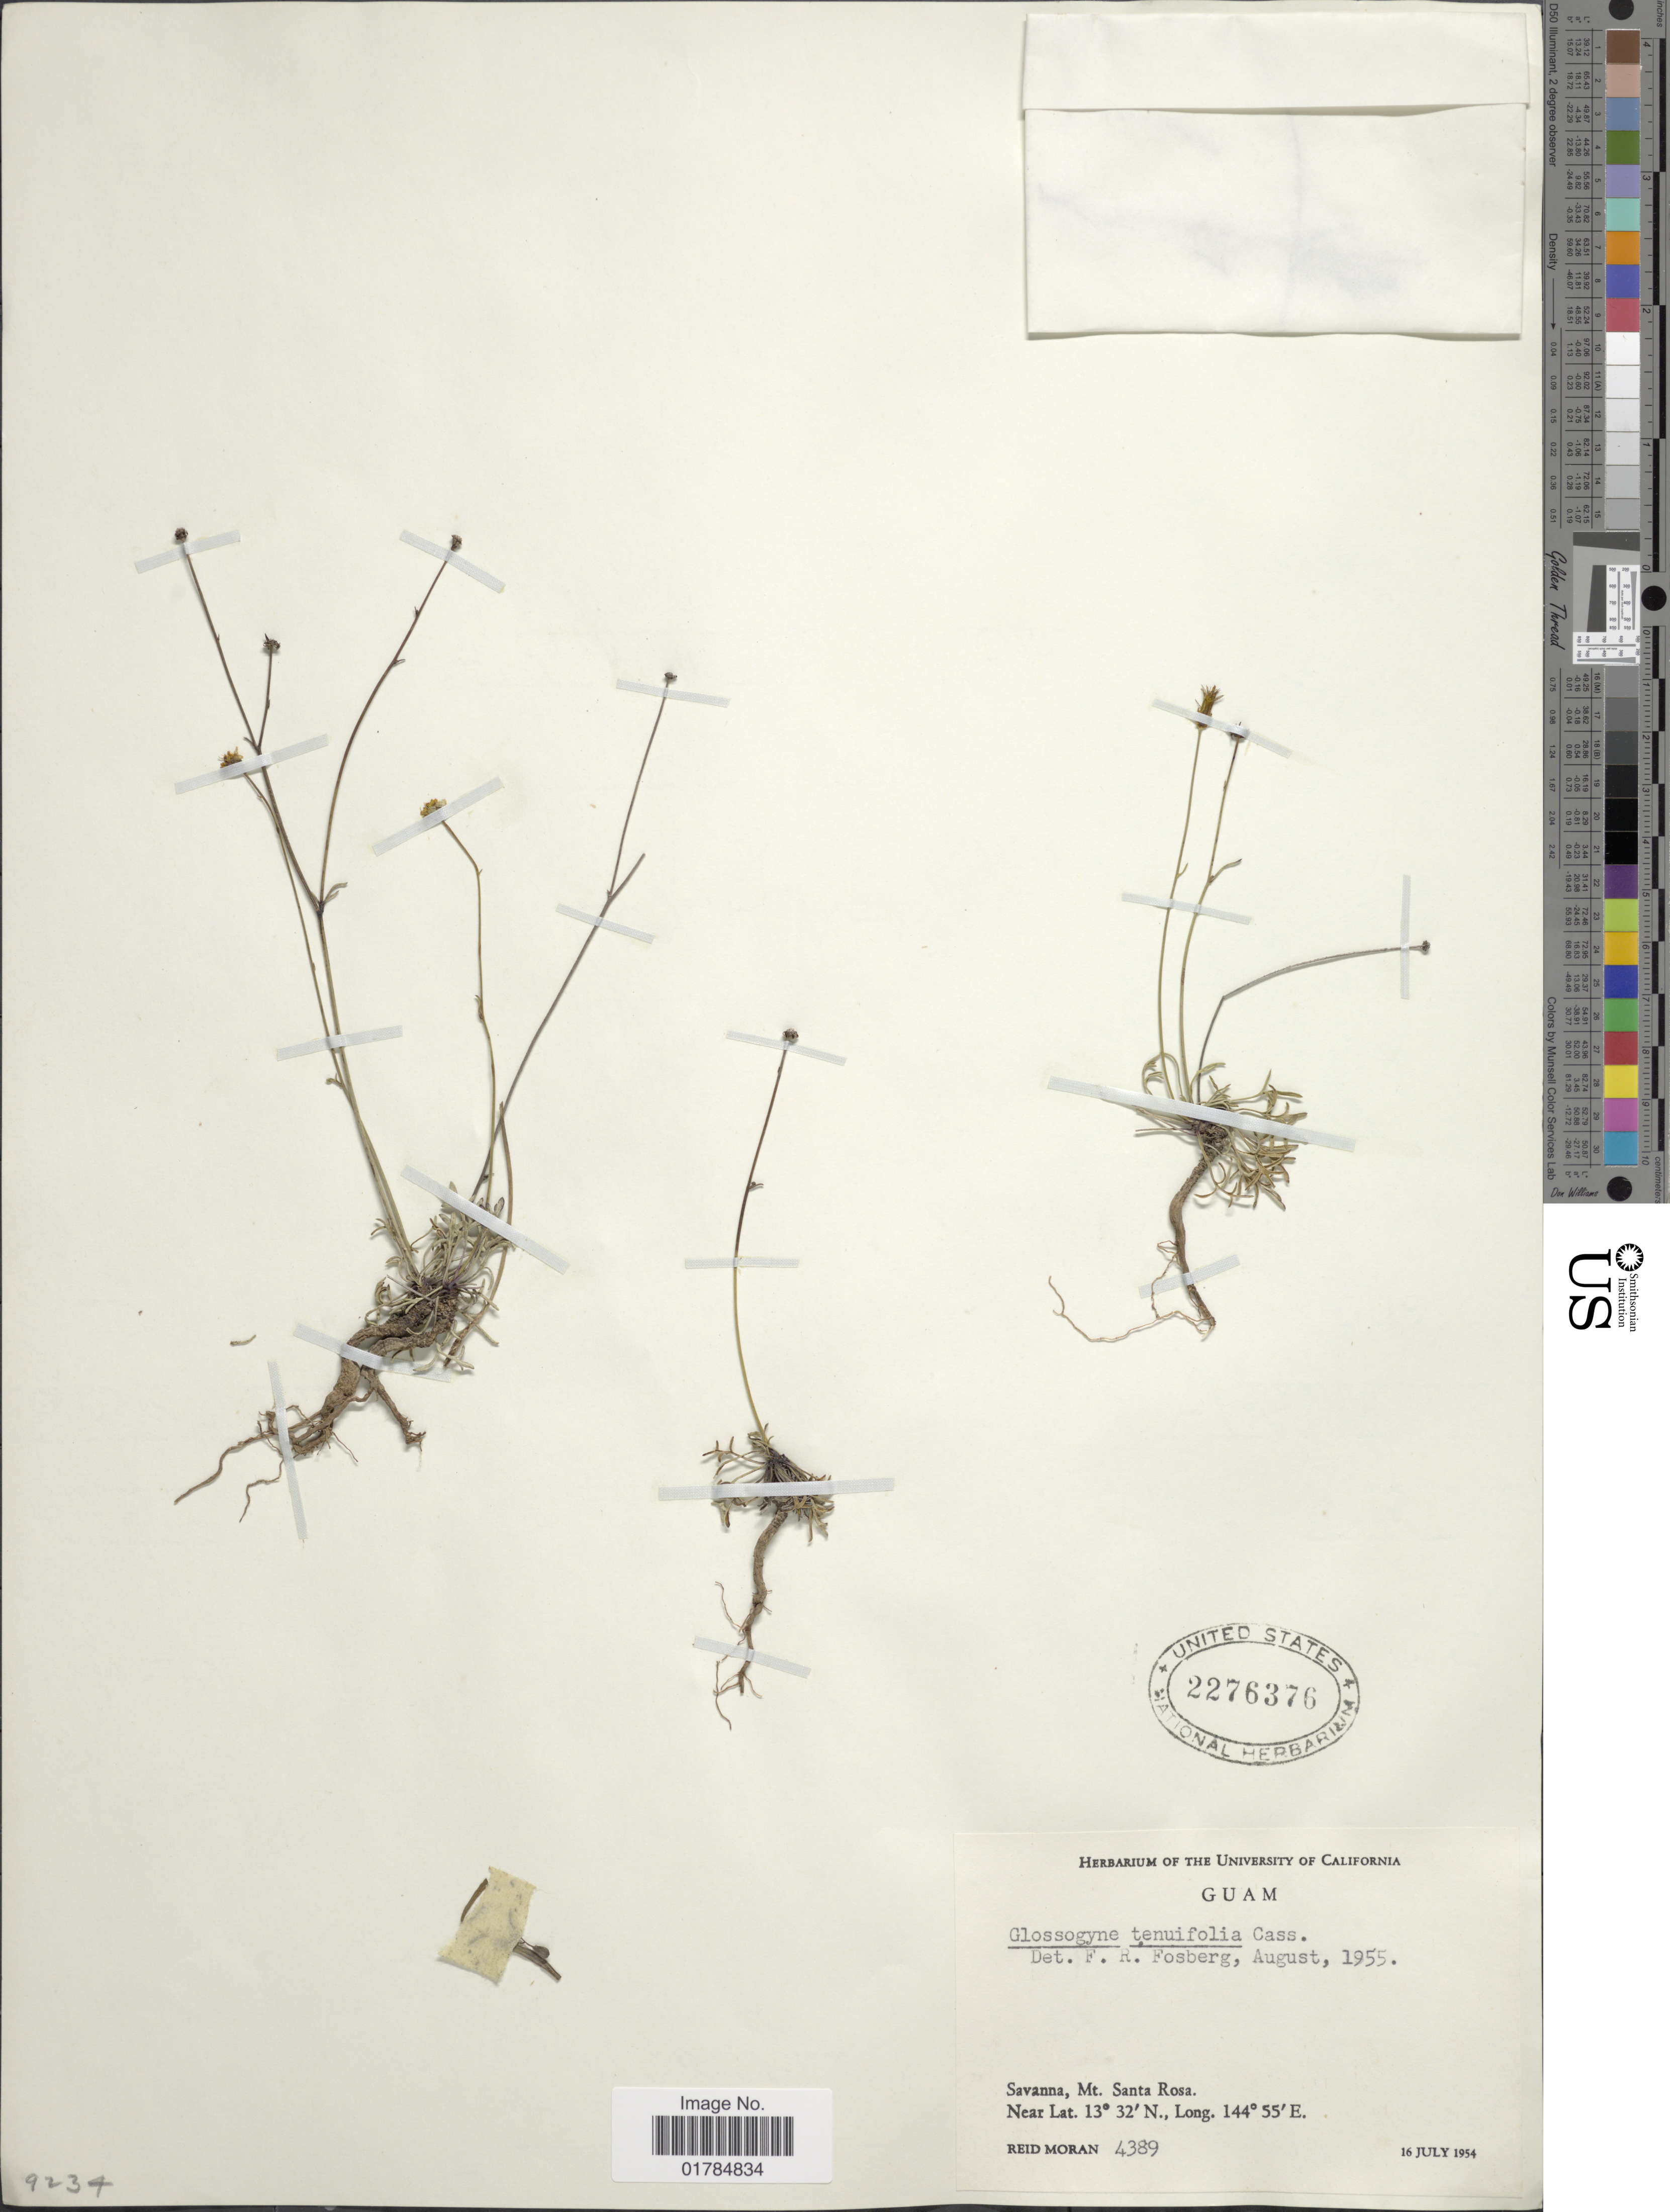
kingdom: Plantae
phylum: Tracheophyta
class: Magnoliopsida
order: Asterales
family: Asteraceae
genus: Glossogyne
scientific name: Glossogyne tenuifolia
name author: (Labill.)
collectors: R. V. Moran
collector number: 4389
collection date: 1954-07-16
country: Guam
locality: Savanna, Mt. Santa Rosa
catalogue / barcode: US 2276376